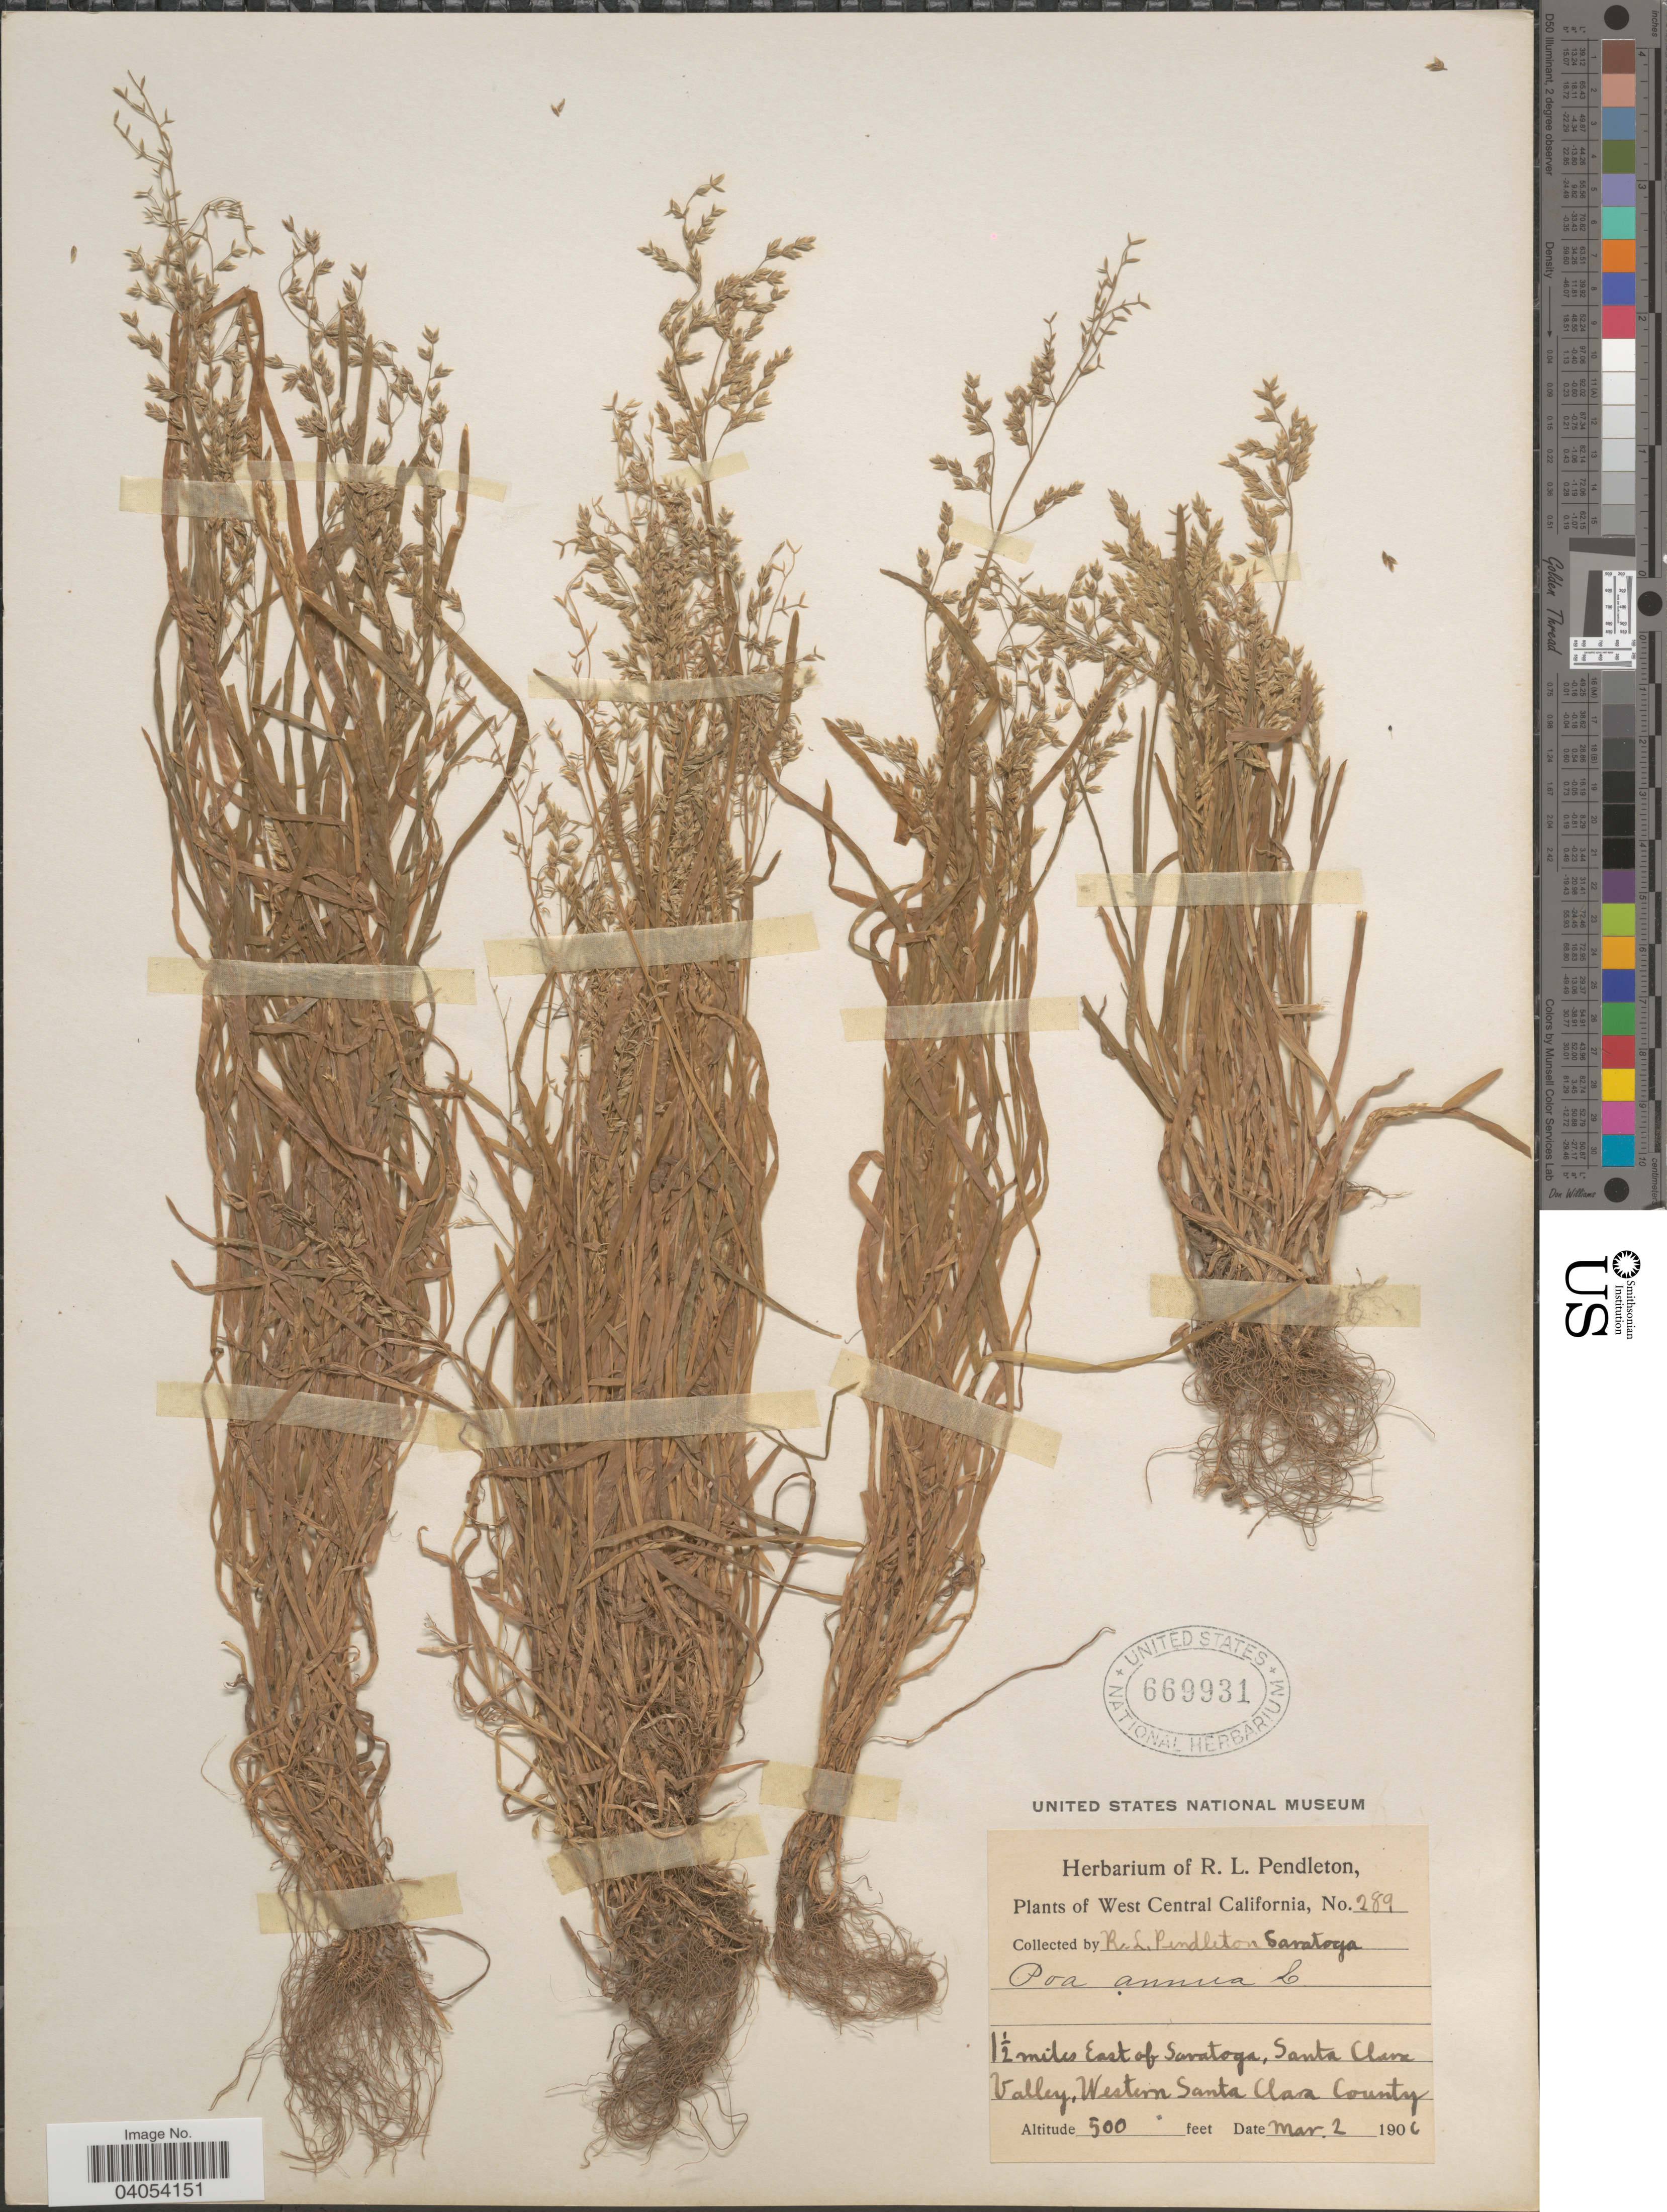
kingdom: Plantae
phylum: Tracheophyta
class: Liliopsida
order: Poales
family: Poaceae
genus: Poa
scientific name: Poa annua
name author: L.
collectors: R. Pendleton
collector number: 289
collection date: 1906-03-02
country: United States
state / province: California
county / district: Santa Clara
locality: West Central California. Saratoga [unsure placement]. 1½ miles East of Saratoga, Santa Clara Valley, Western Santa Clara County.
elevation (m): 152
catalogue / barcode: US 669931